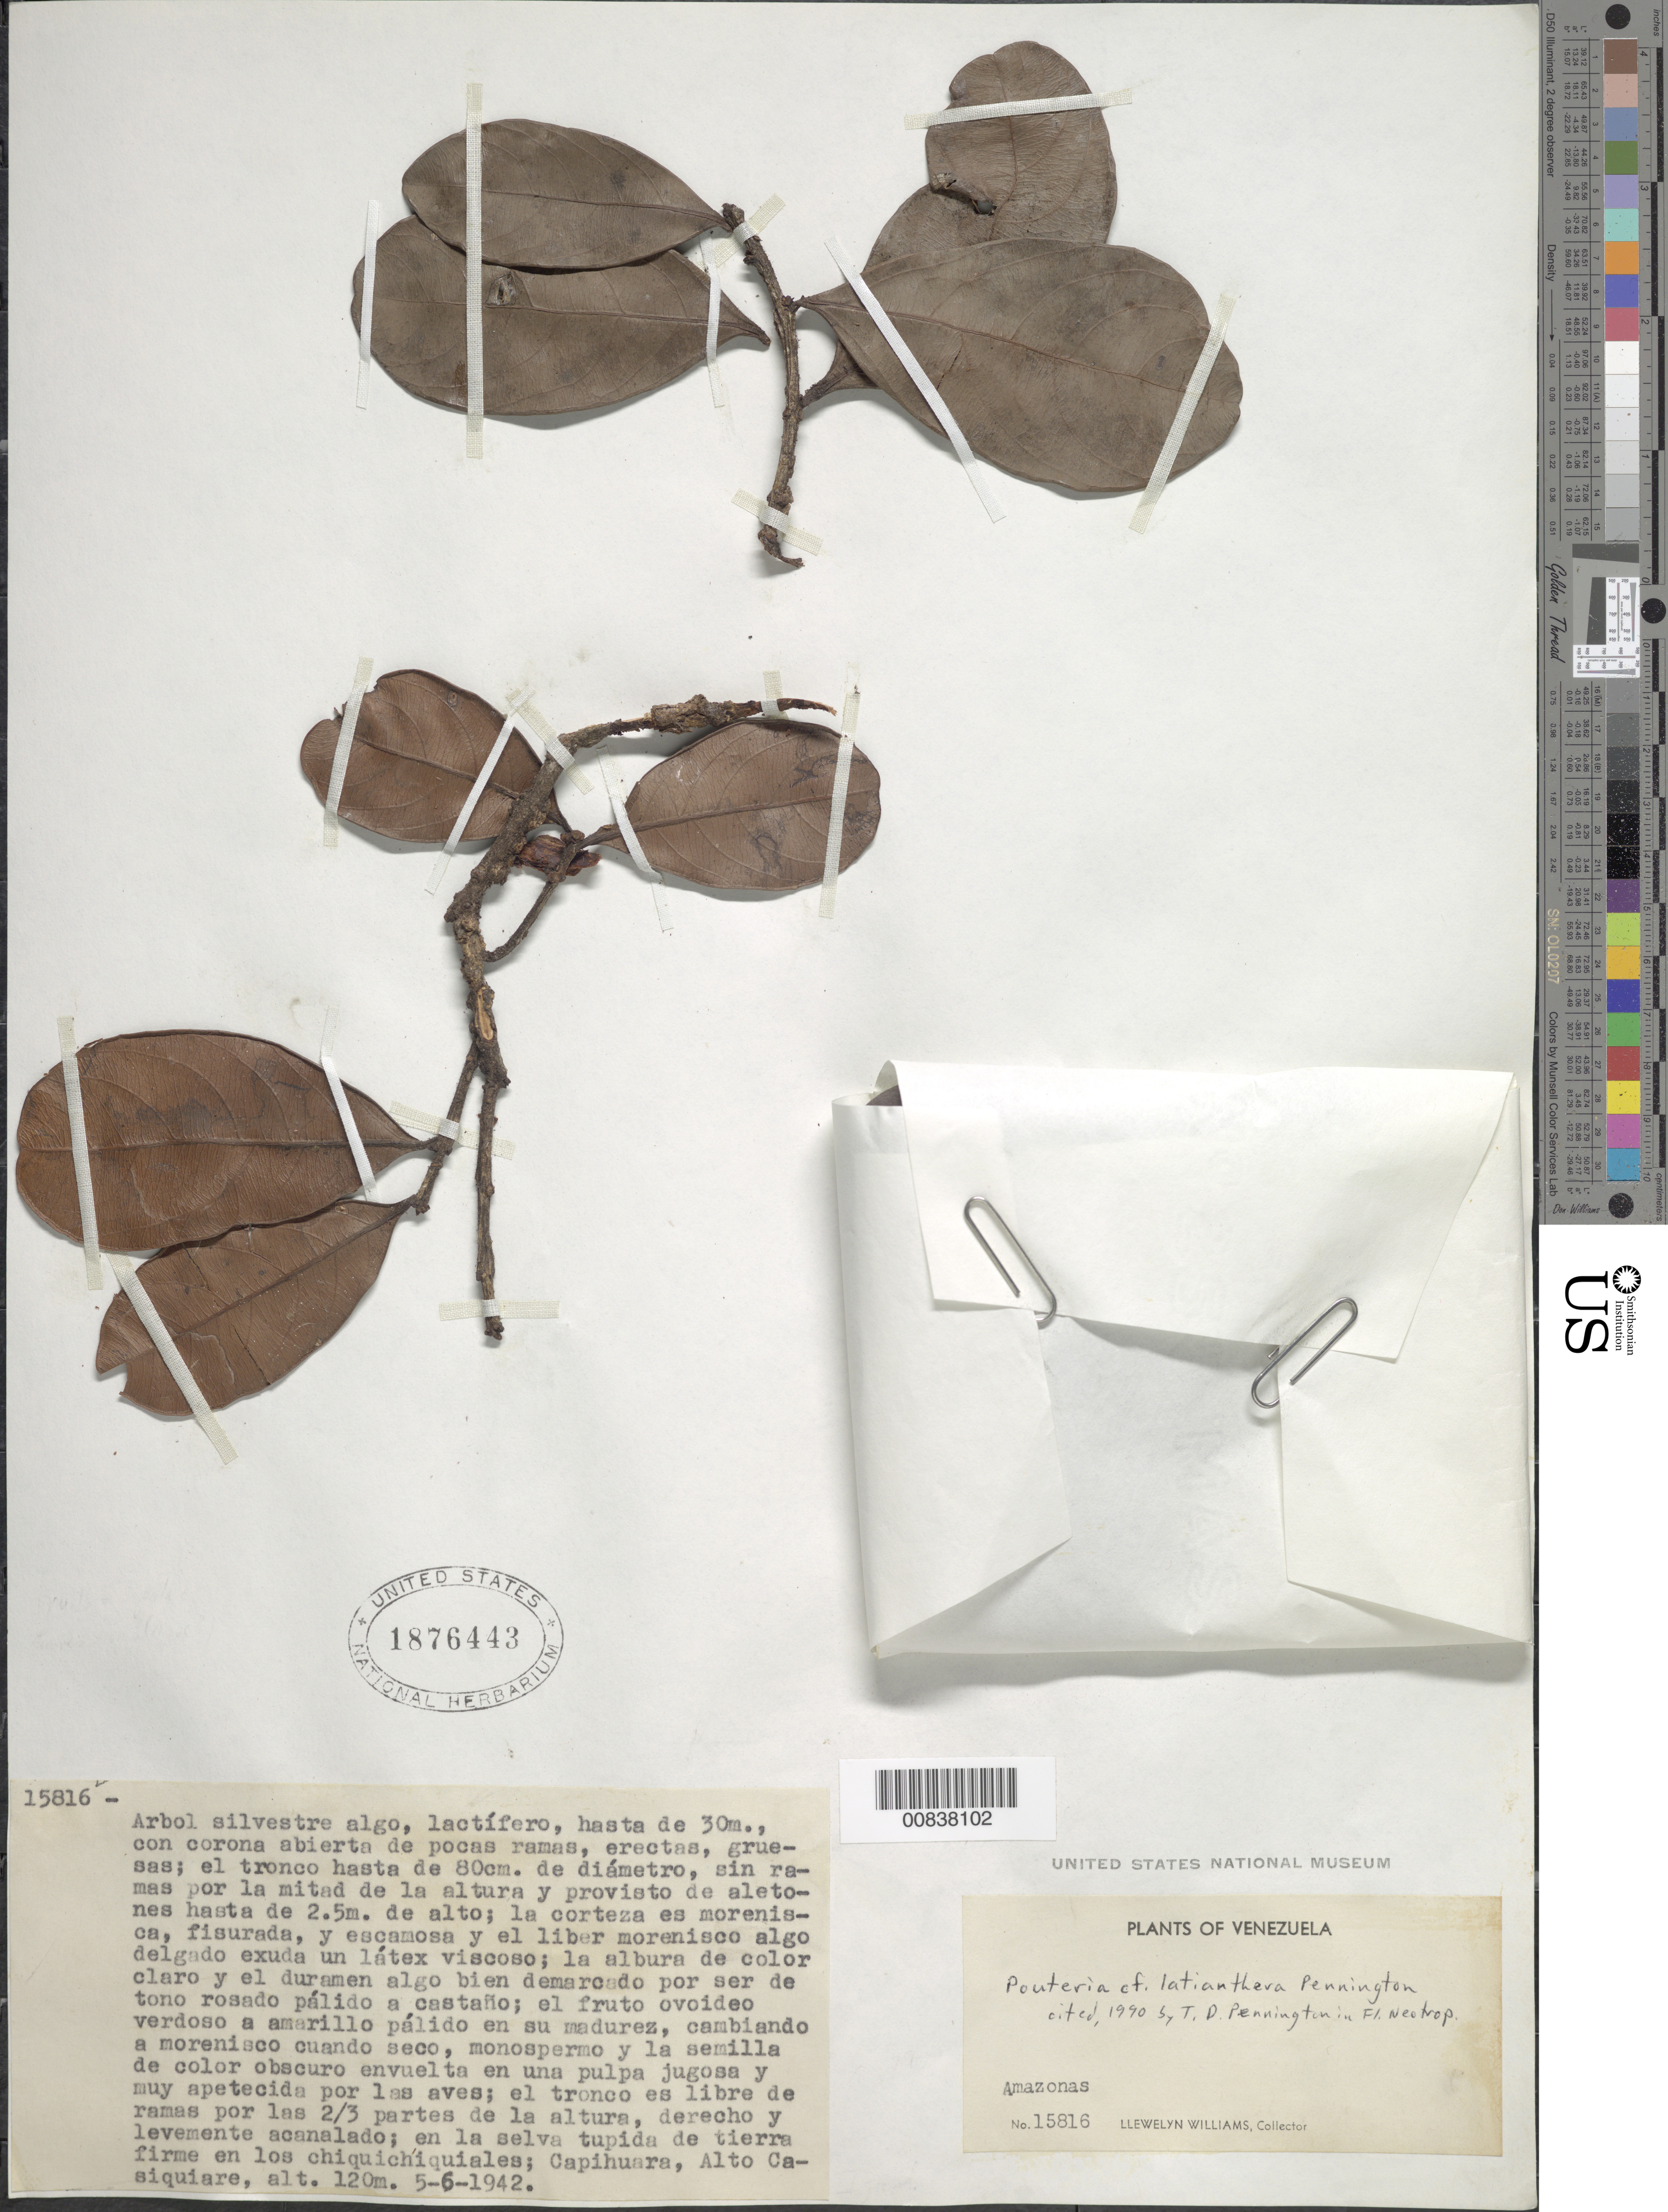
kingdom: Plantae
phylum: Tracheophyta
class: Magnoliopsida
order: Ericales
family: Sapotaceae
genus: Pouteria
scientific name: Pouteria latianthera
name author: T.D. Penn.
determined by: Pennington, T. D., (K)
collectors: Ll. Williams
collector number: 15816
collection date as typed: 6-Jun-42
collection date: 1942-06-06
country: Venezuela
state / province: Amazonas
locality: Capihuara, Alto Casiquiare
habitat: Selva tupida de tierra firme en los chiquichiquiales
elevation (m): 120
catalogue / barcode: US 1876443